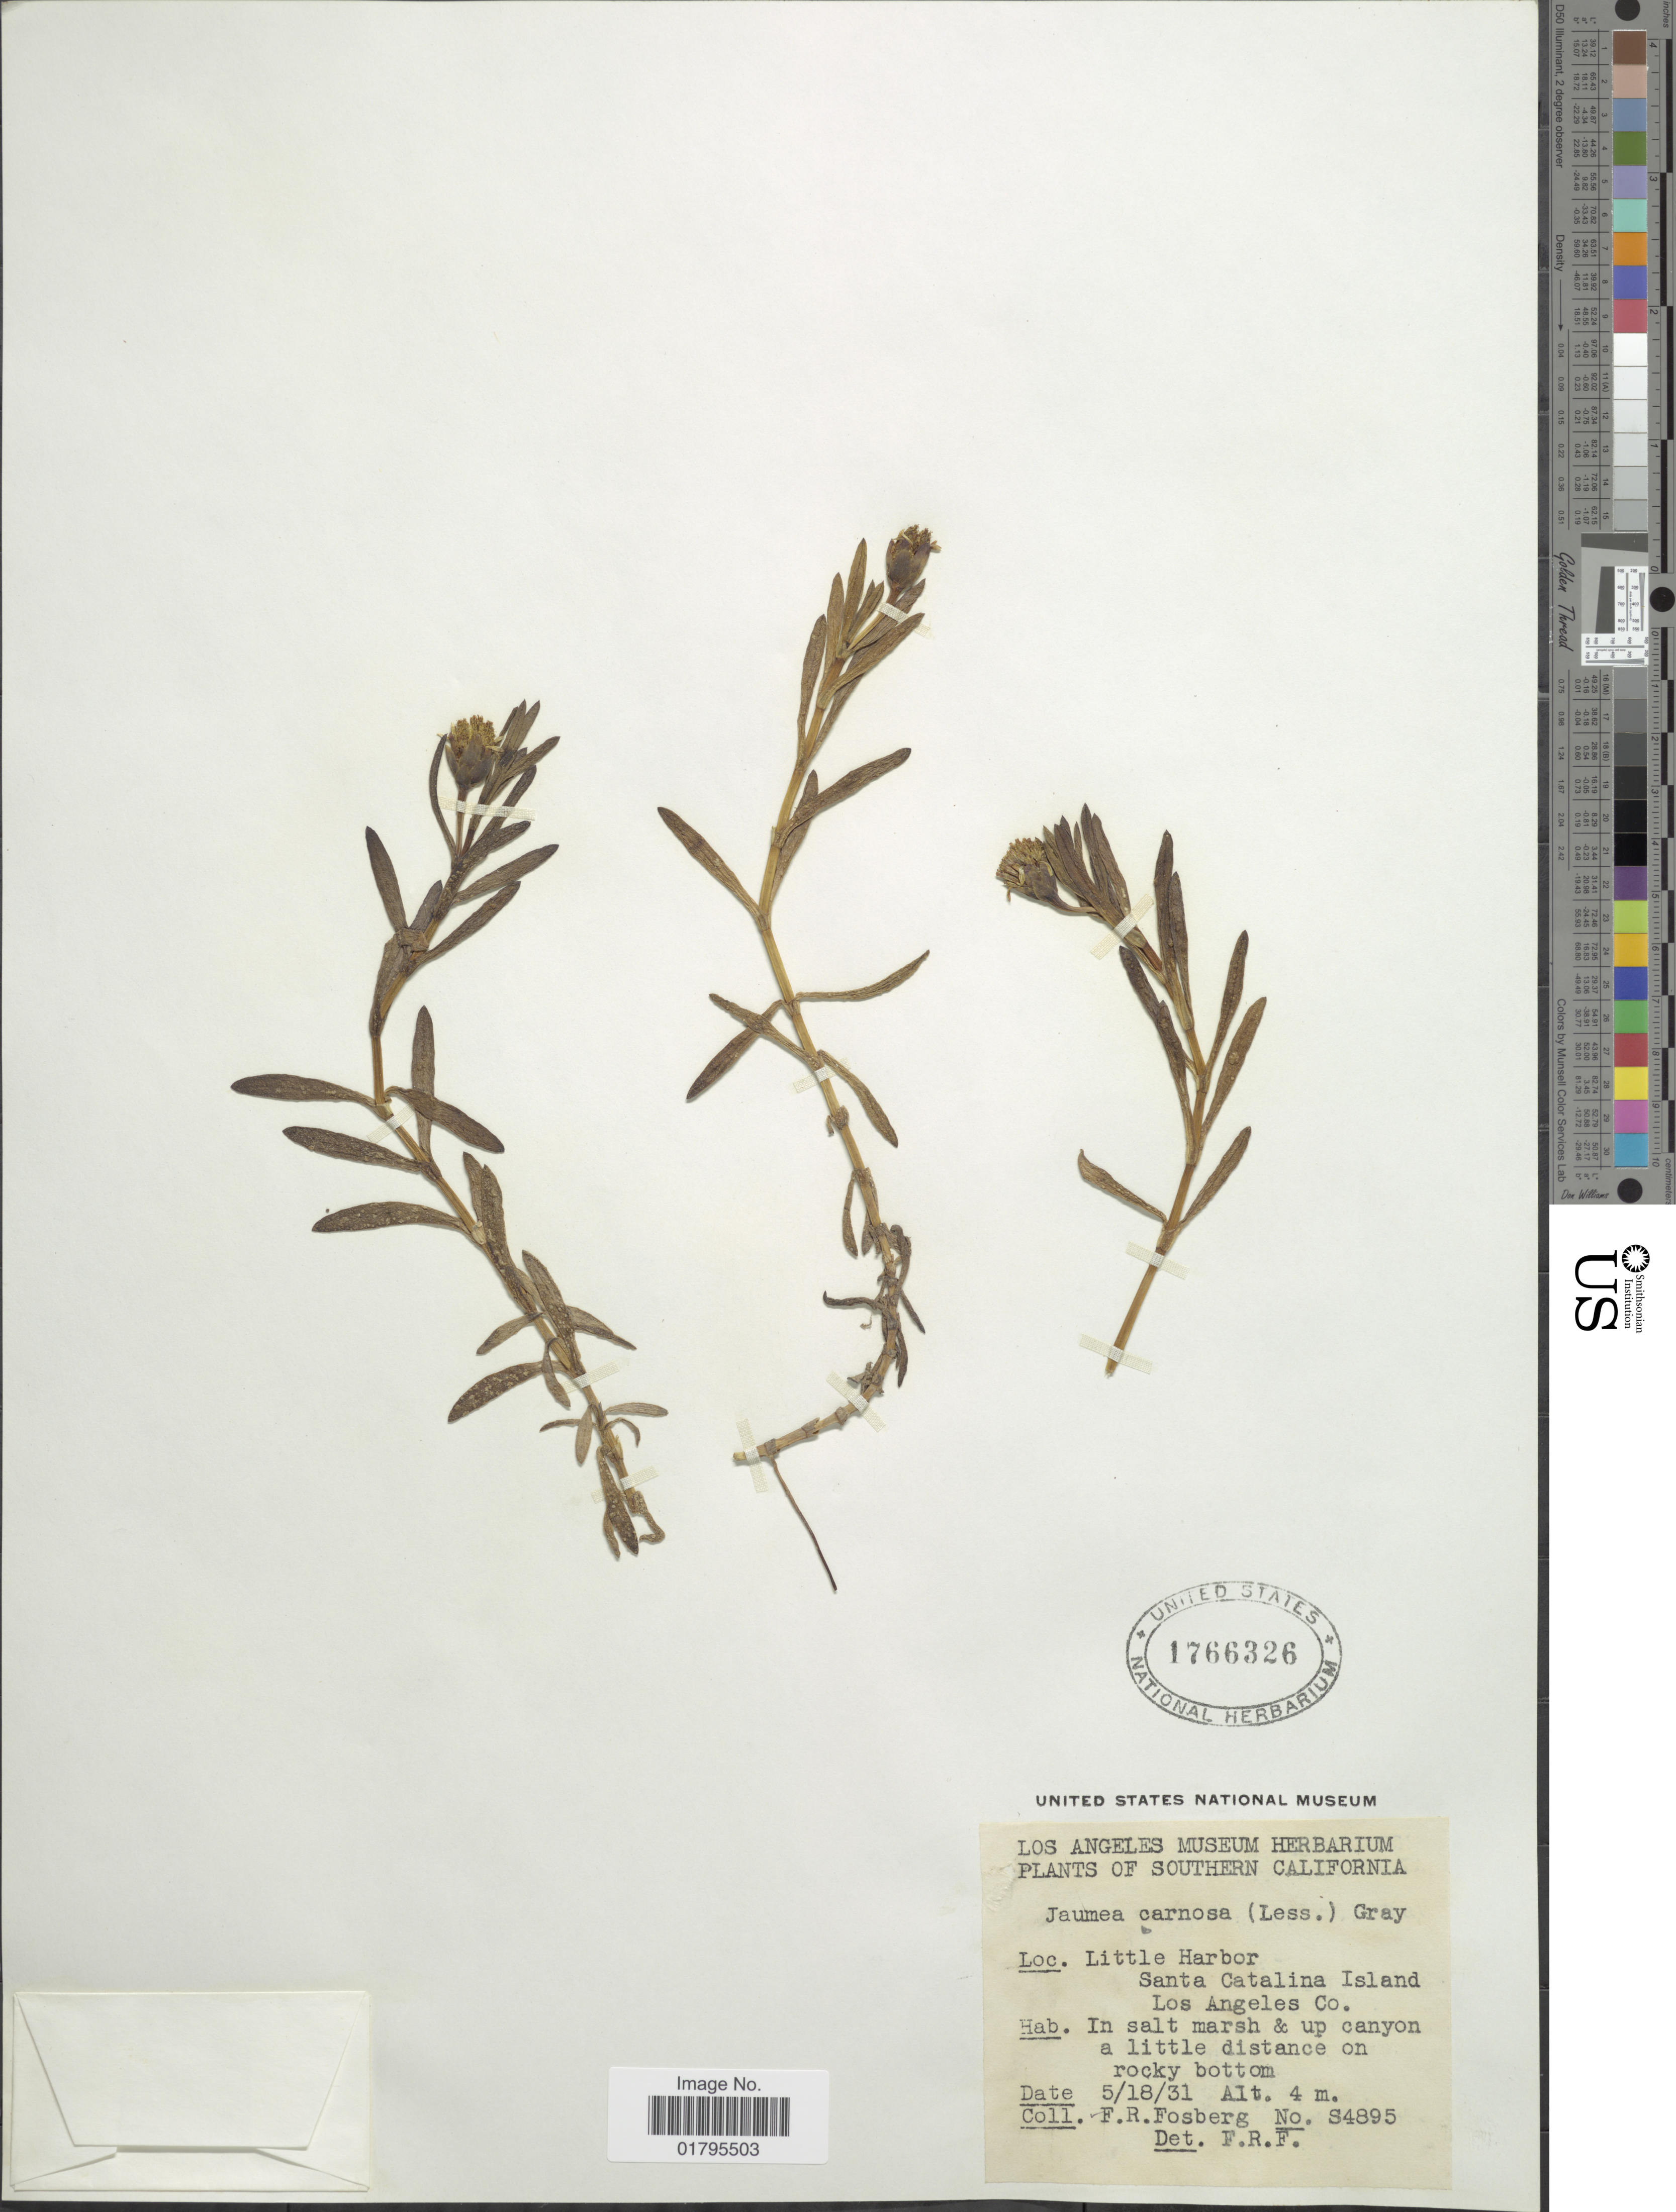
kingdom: Plantae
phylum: Tracheophyta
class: Magnoliopsida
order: Asterales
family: Asteraceae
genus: Jaumea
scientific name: Jaumea carnosa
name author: (Less.) A. Gray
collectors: F. R. Fosberg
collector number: S4895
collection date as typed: Transcribed d/m/y: 18/5/31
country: United States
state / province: California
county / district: Los Angeles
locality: Southern California, Little Harbor, Santa Catalina Island, Los Angeles Co.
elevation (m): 4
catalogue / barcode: US 1766326